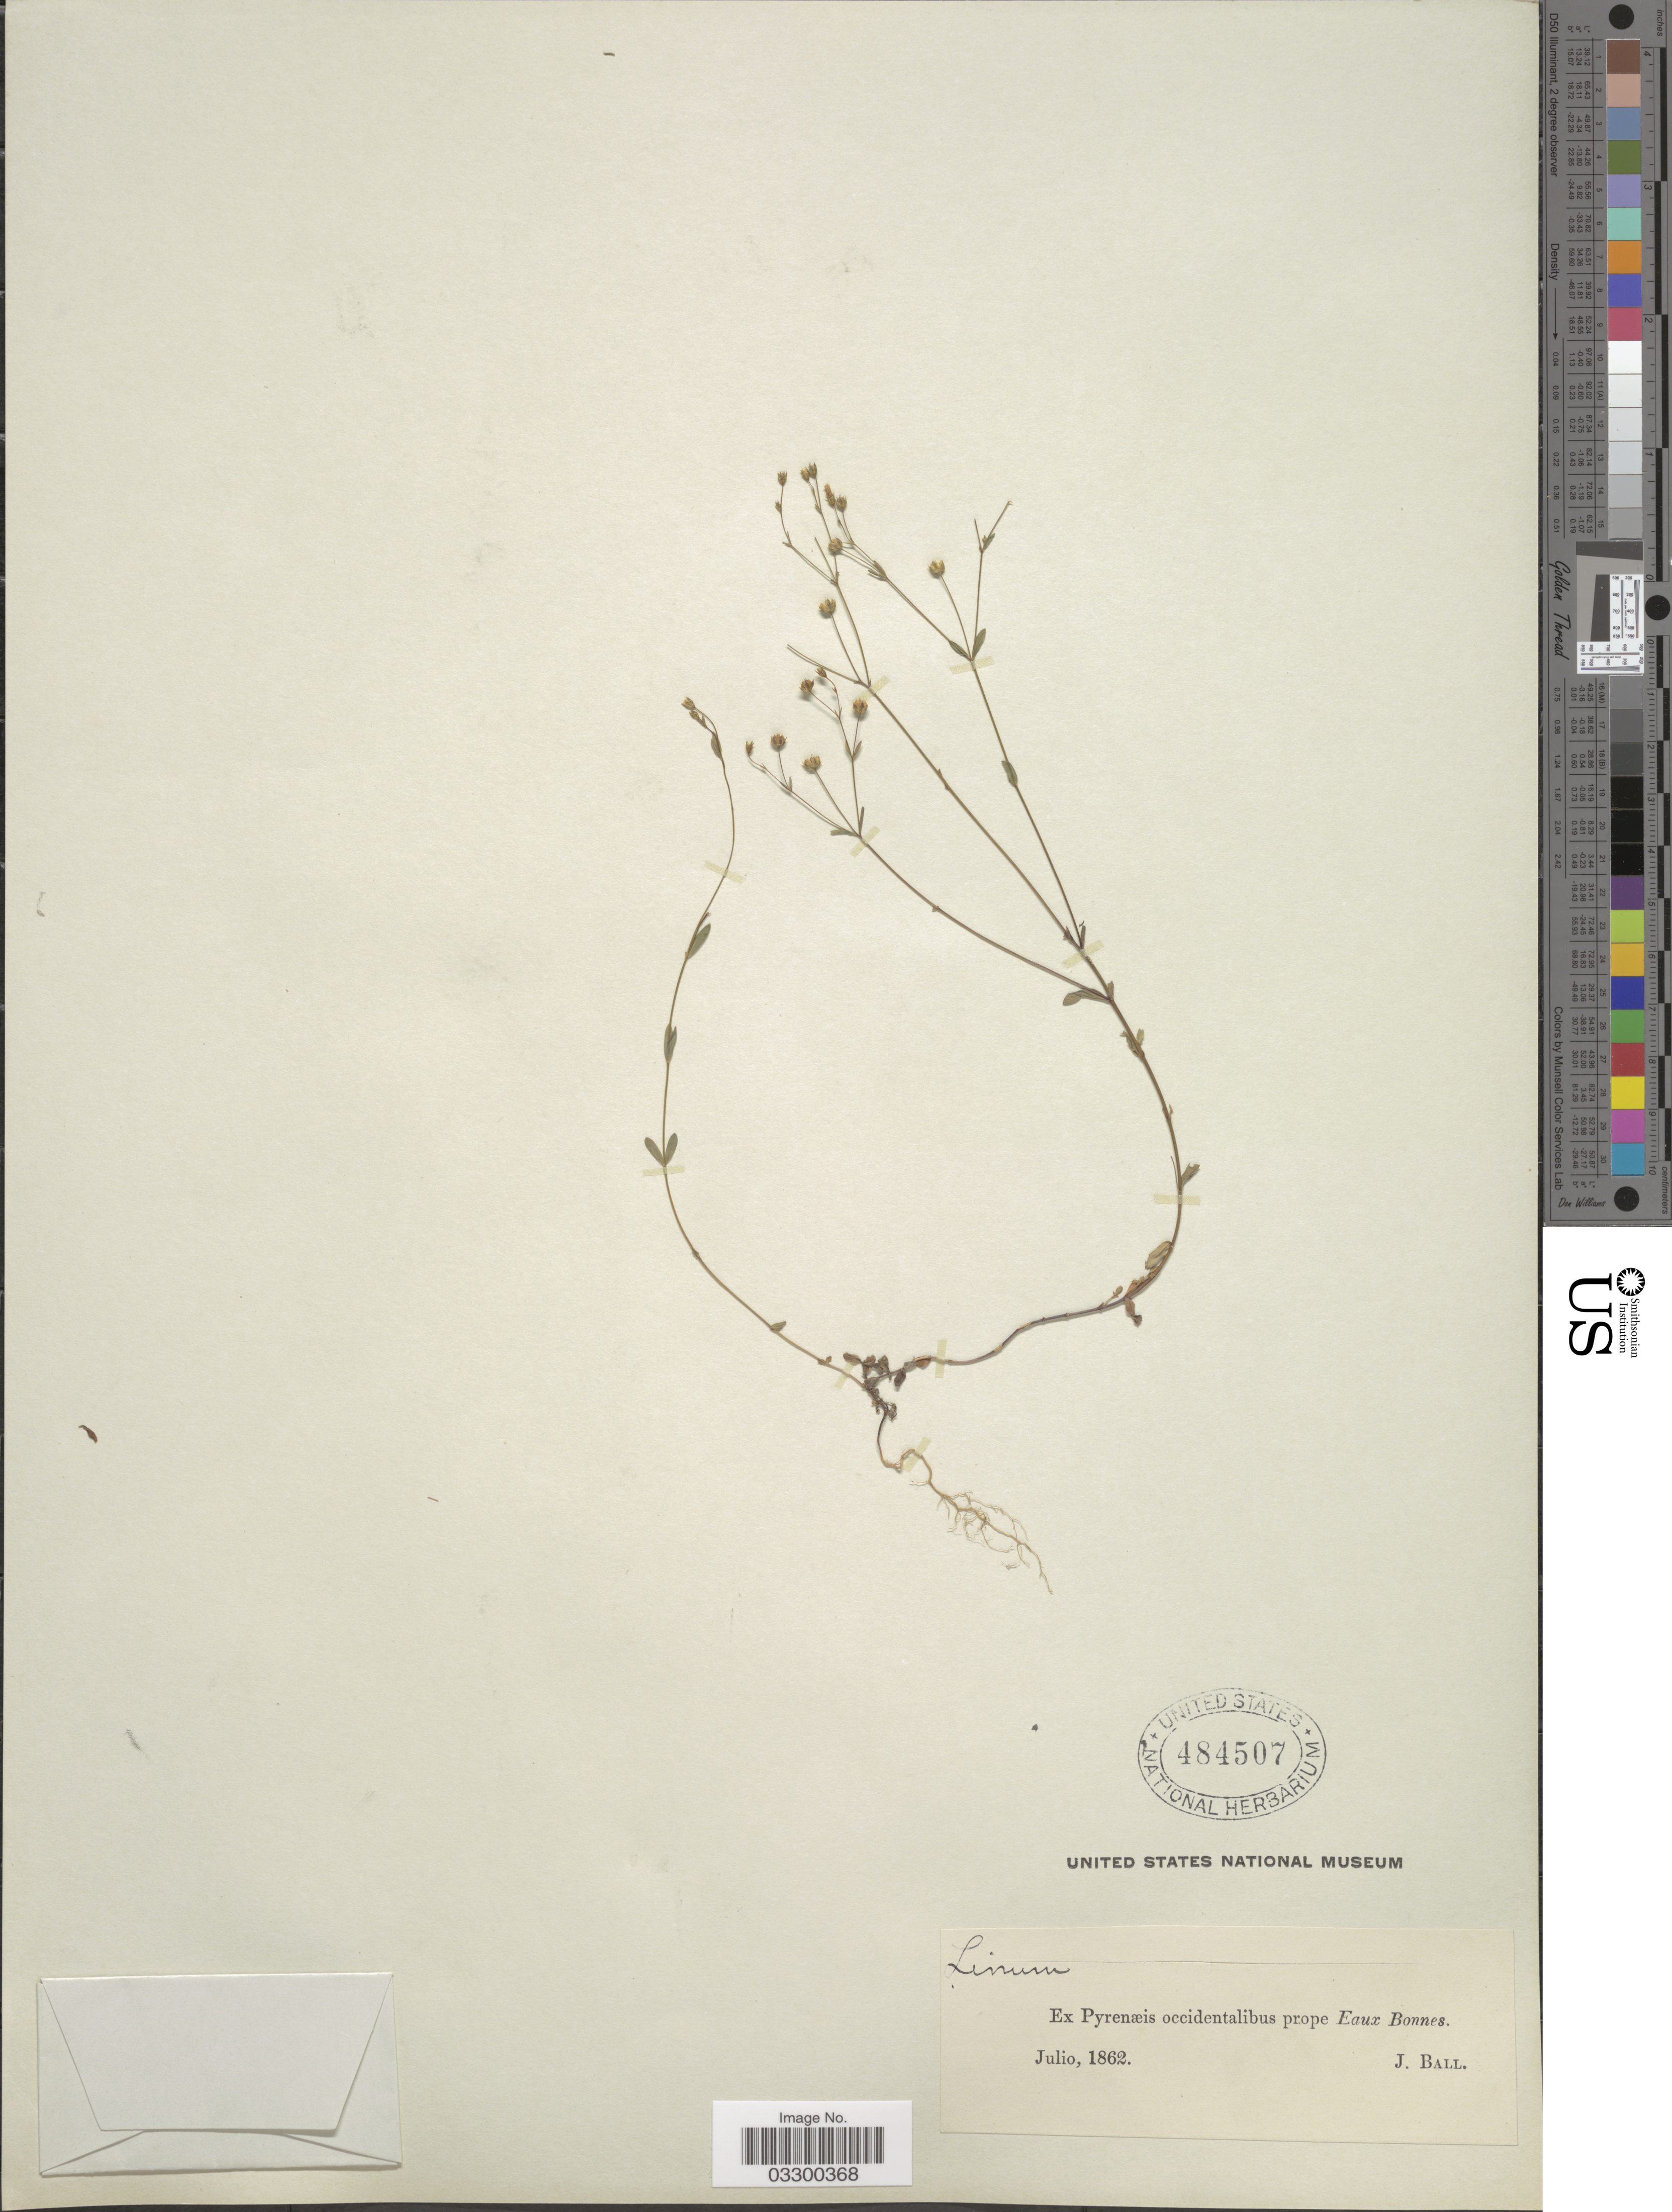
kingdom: Plantae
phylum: Tracheophyta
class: Magnoliopsida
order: Malpighiales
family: Linaceae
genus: Linum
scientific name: Linum sp.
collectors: J. Ball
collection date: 1862-07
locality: Ex Pyrenæis occidentalibus prope Eaux Bonnes.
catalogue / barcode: US 484507